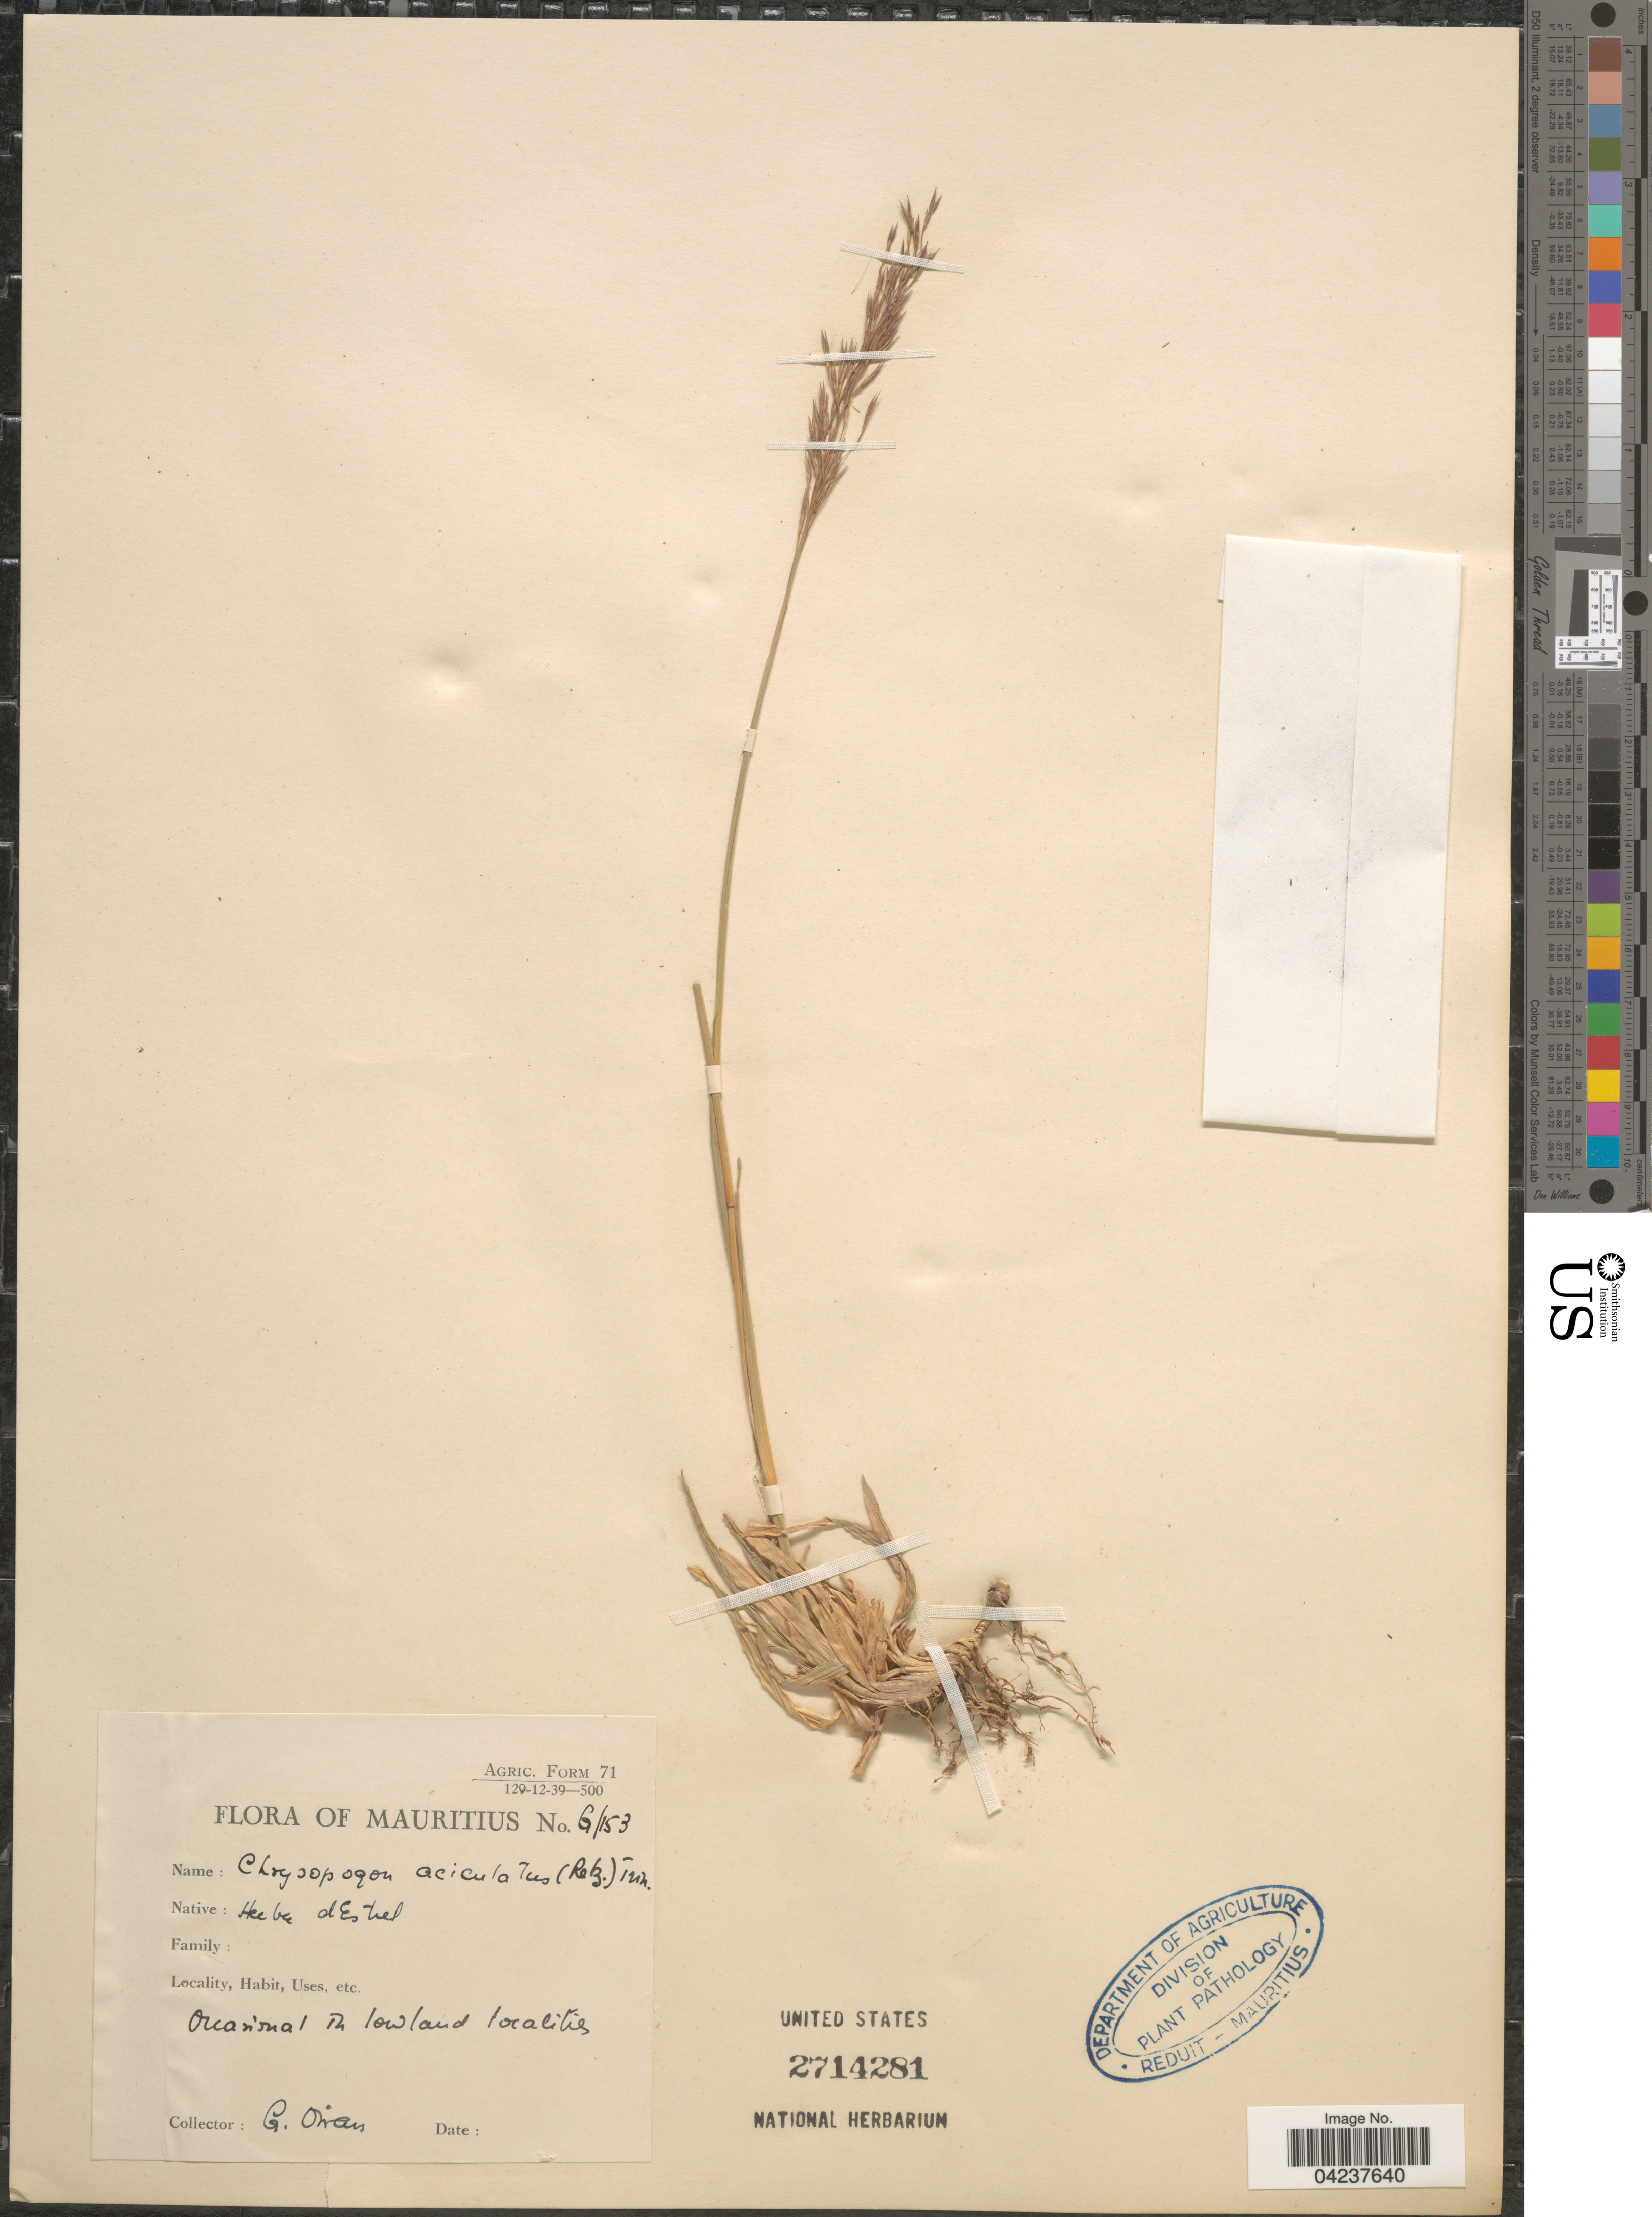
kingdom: Plantae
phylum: Tracheophyta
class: Liliopsida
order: Poales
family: Poaceae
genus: Chrysopogon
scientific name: Chrysopogon aciculatus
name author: (Retz.) Trin.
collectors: G. Orian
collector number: G/153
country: Mauritius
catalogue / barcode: US 2714281